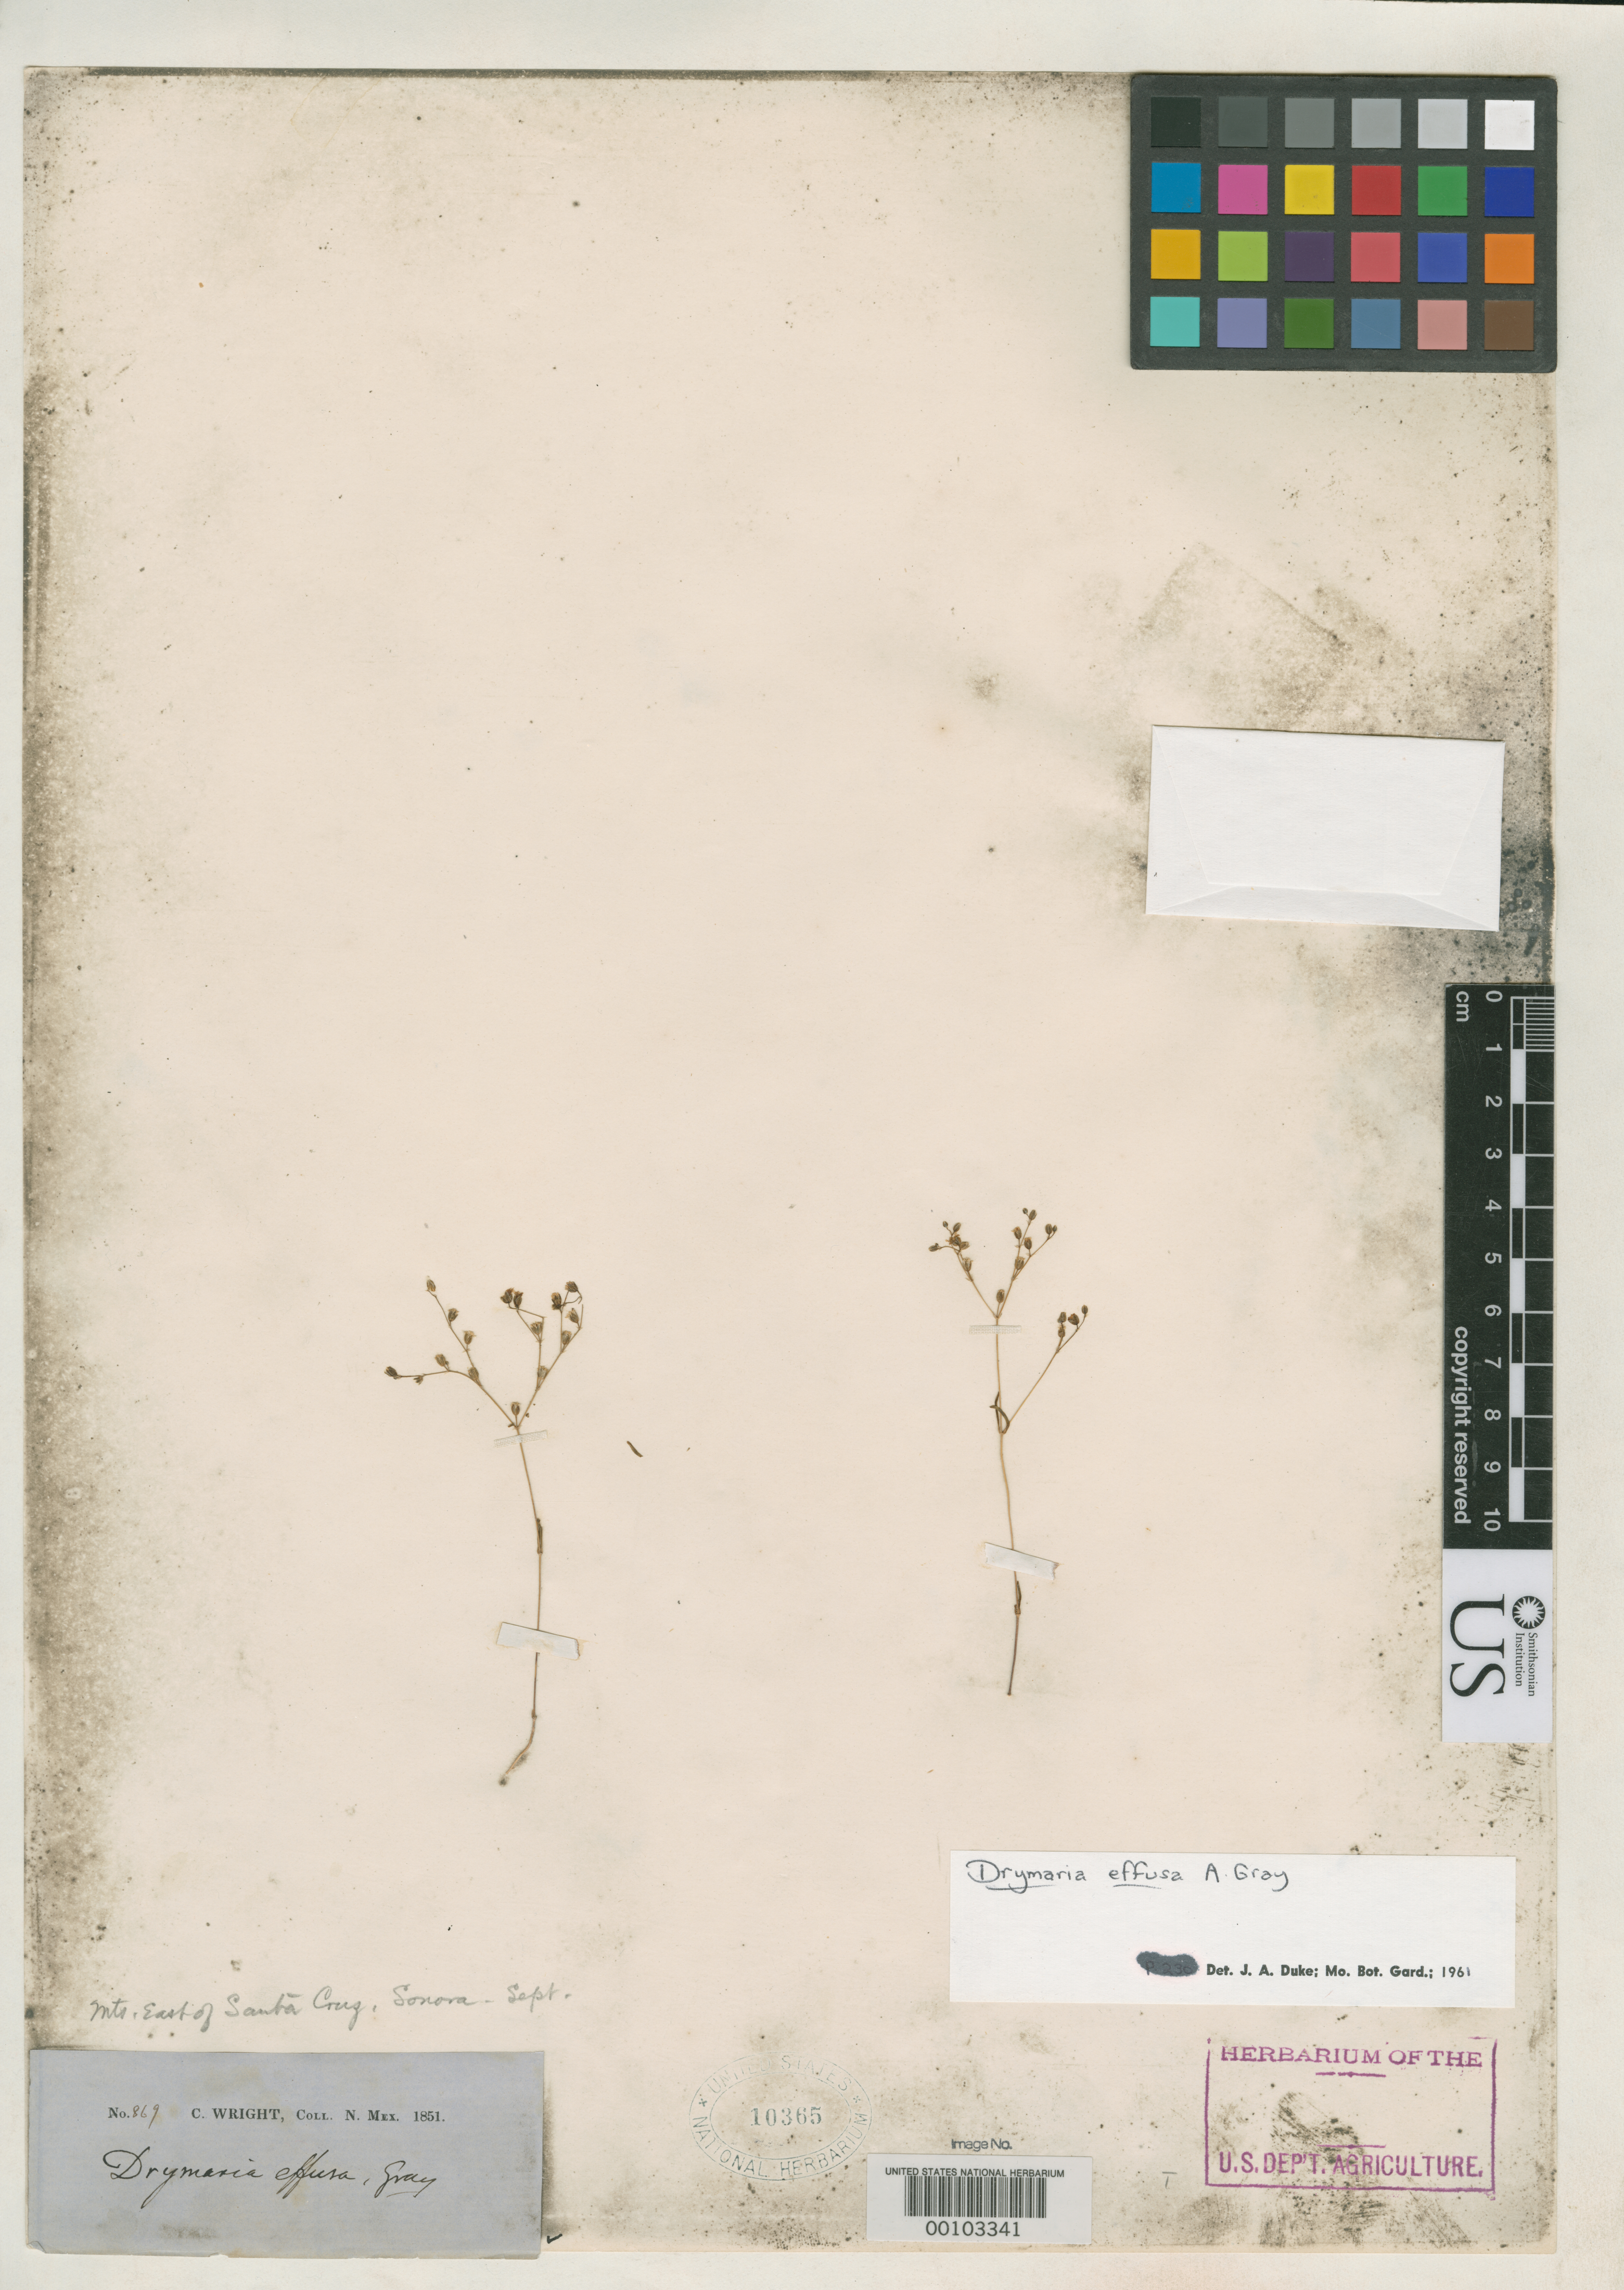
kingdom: Plantae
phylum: Tracheophyta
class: Magnoliopsida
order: Caryophyllales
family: Caryophyllaceae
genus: Drymaria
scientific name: Drymaria effusa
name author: A. Gray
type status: Type Collection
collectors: C. Wright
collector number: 869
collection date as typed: Sep 1851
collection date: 1851-09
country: Mexico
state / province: Sonora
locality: Mts. east of Santa Cruz.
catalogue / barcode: US 10365